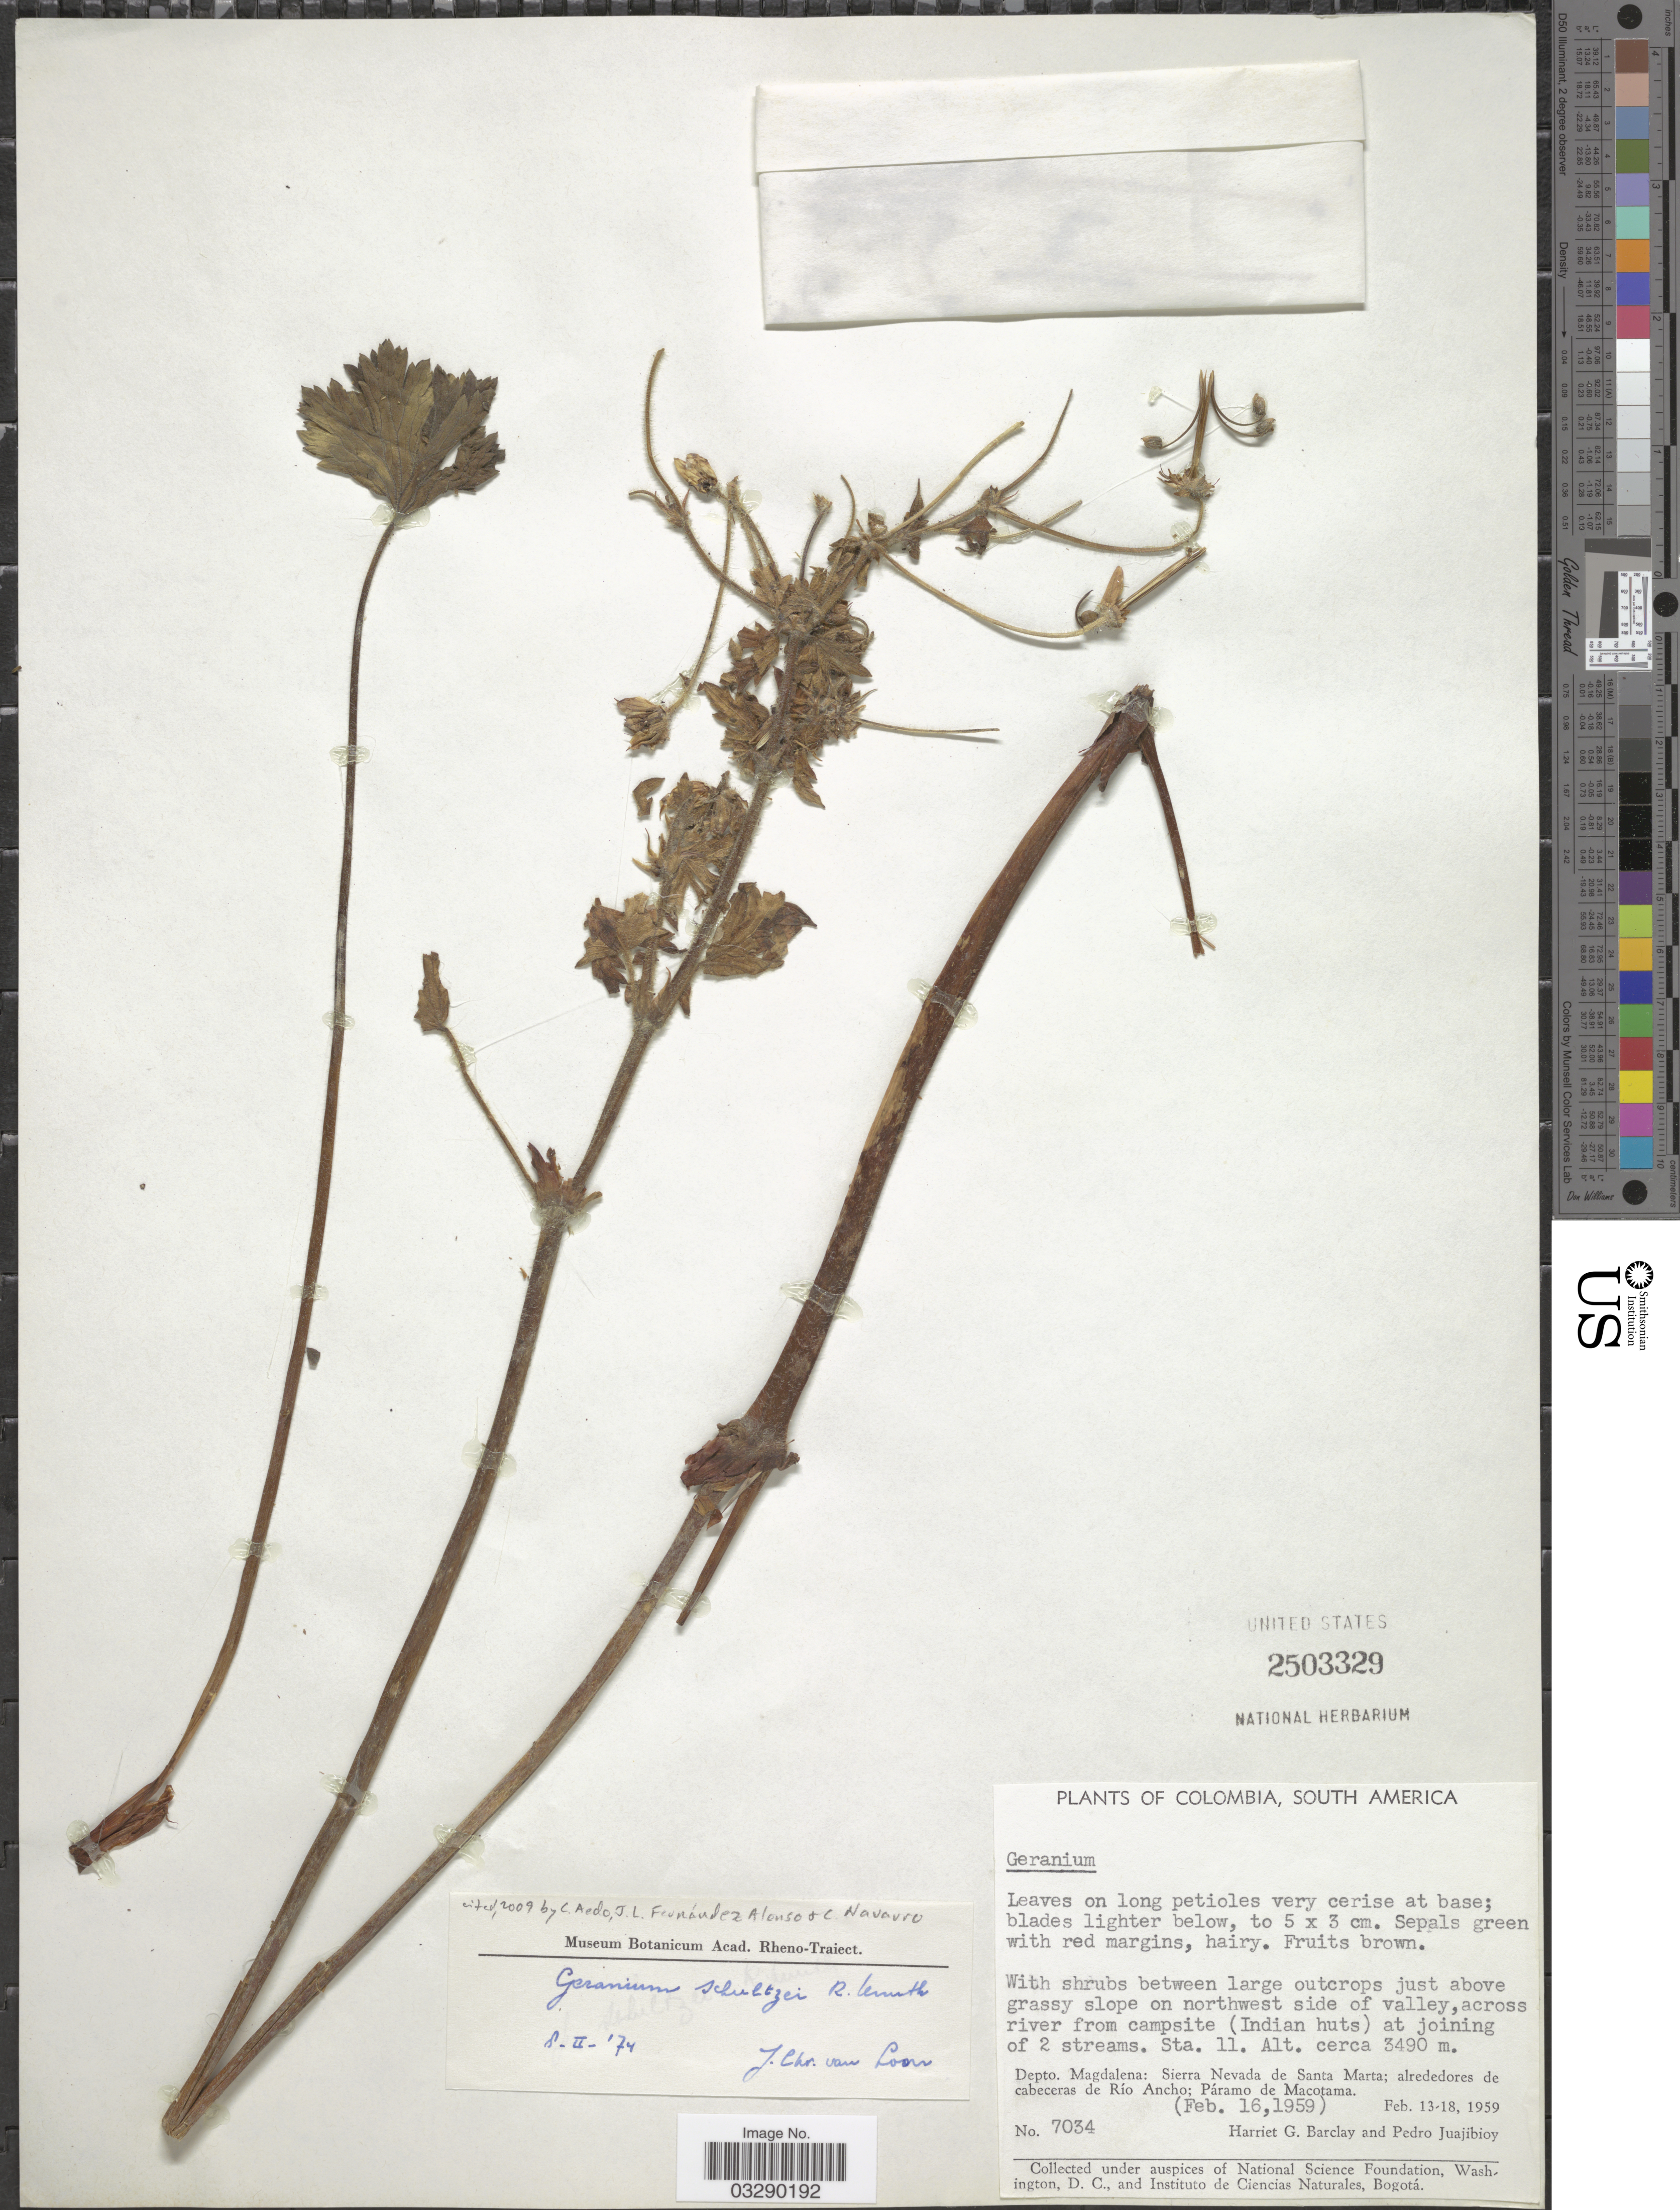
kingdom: Plantae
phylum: Tracheophyta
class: Magnoliopsida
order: Geraniales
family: Geraniaceae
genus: Geranium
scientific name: Geranium schultzei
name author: R. Knuth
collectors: H. G. Barclay & P. Juajibioy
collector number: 7034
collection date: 1959-02-16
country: Colombia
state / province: Magdalena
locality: On northwest side of valley, across river from campsite (Indian huts) at joining of 2 stream. Sta. 11. Depto. Magdalena: Sierra Nevada de Santa Marta; alrededores de cabeceras de Río Ancho; Páramo de Macotama.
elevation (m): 3490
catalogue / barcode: US 2503329